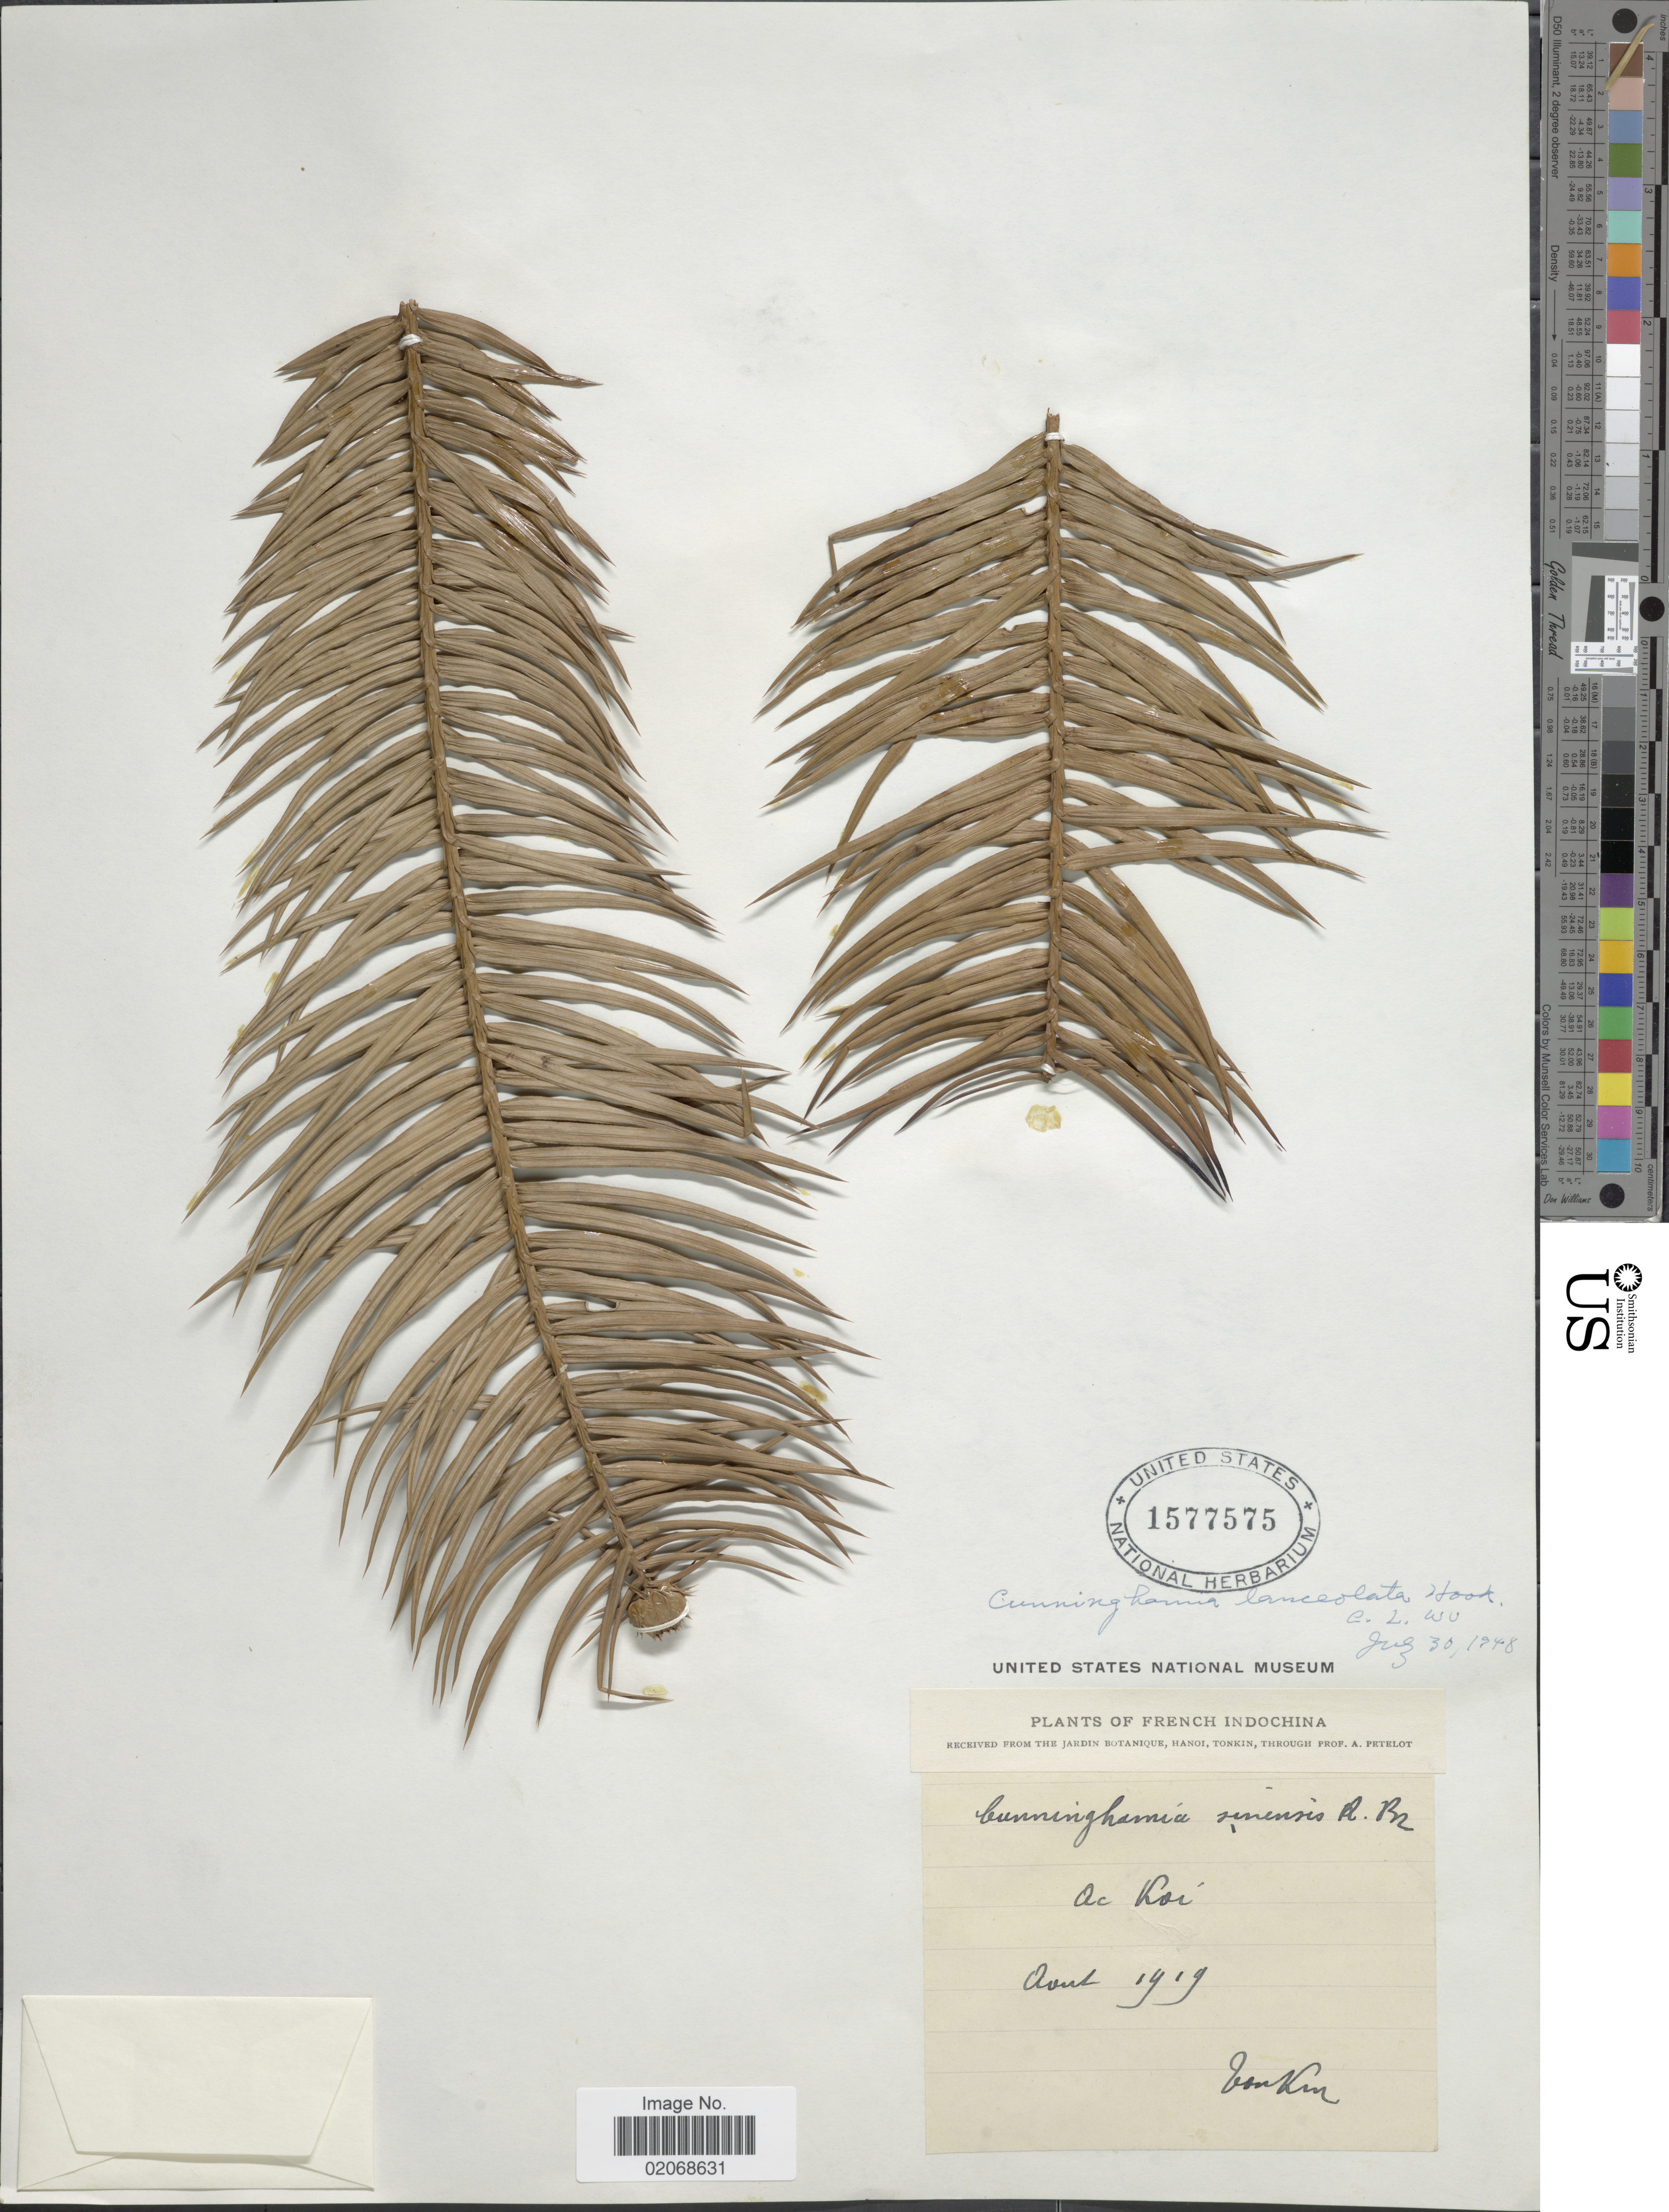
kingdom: Plantae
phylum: Tracheophyta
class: Pinopsida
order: Pinales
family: Cupressaceae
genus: Cunninghamia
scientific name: Cunninghamia lanceolata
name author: (Lamb.) Hook.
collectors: A. Petelot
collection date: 1919-08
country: Vietnam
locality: French Indochina, Tonkin. Ac Koi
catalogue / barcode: US 1577575